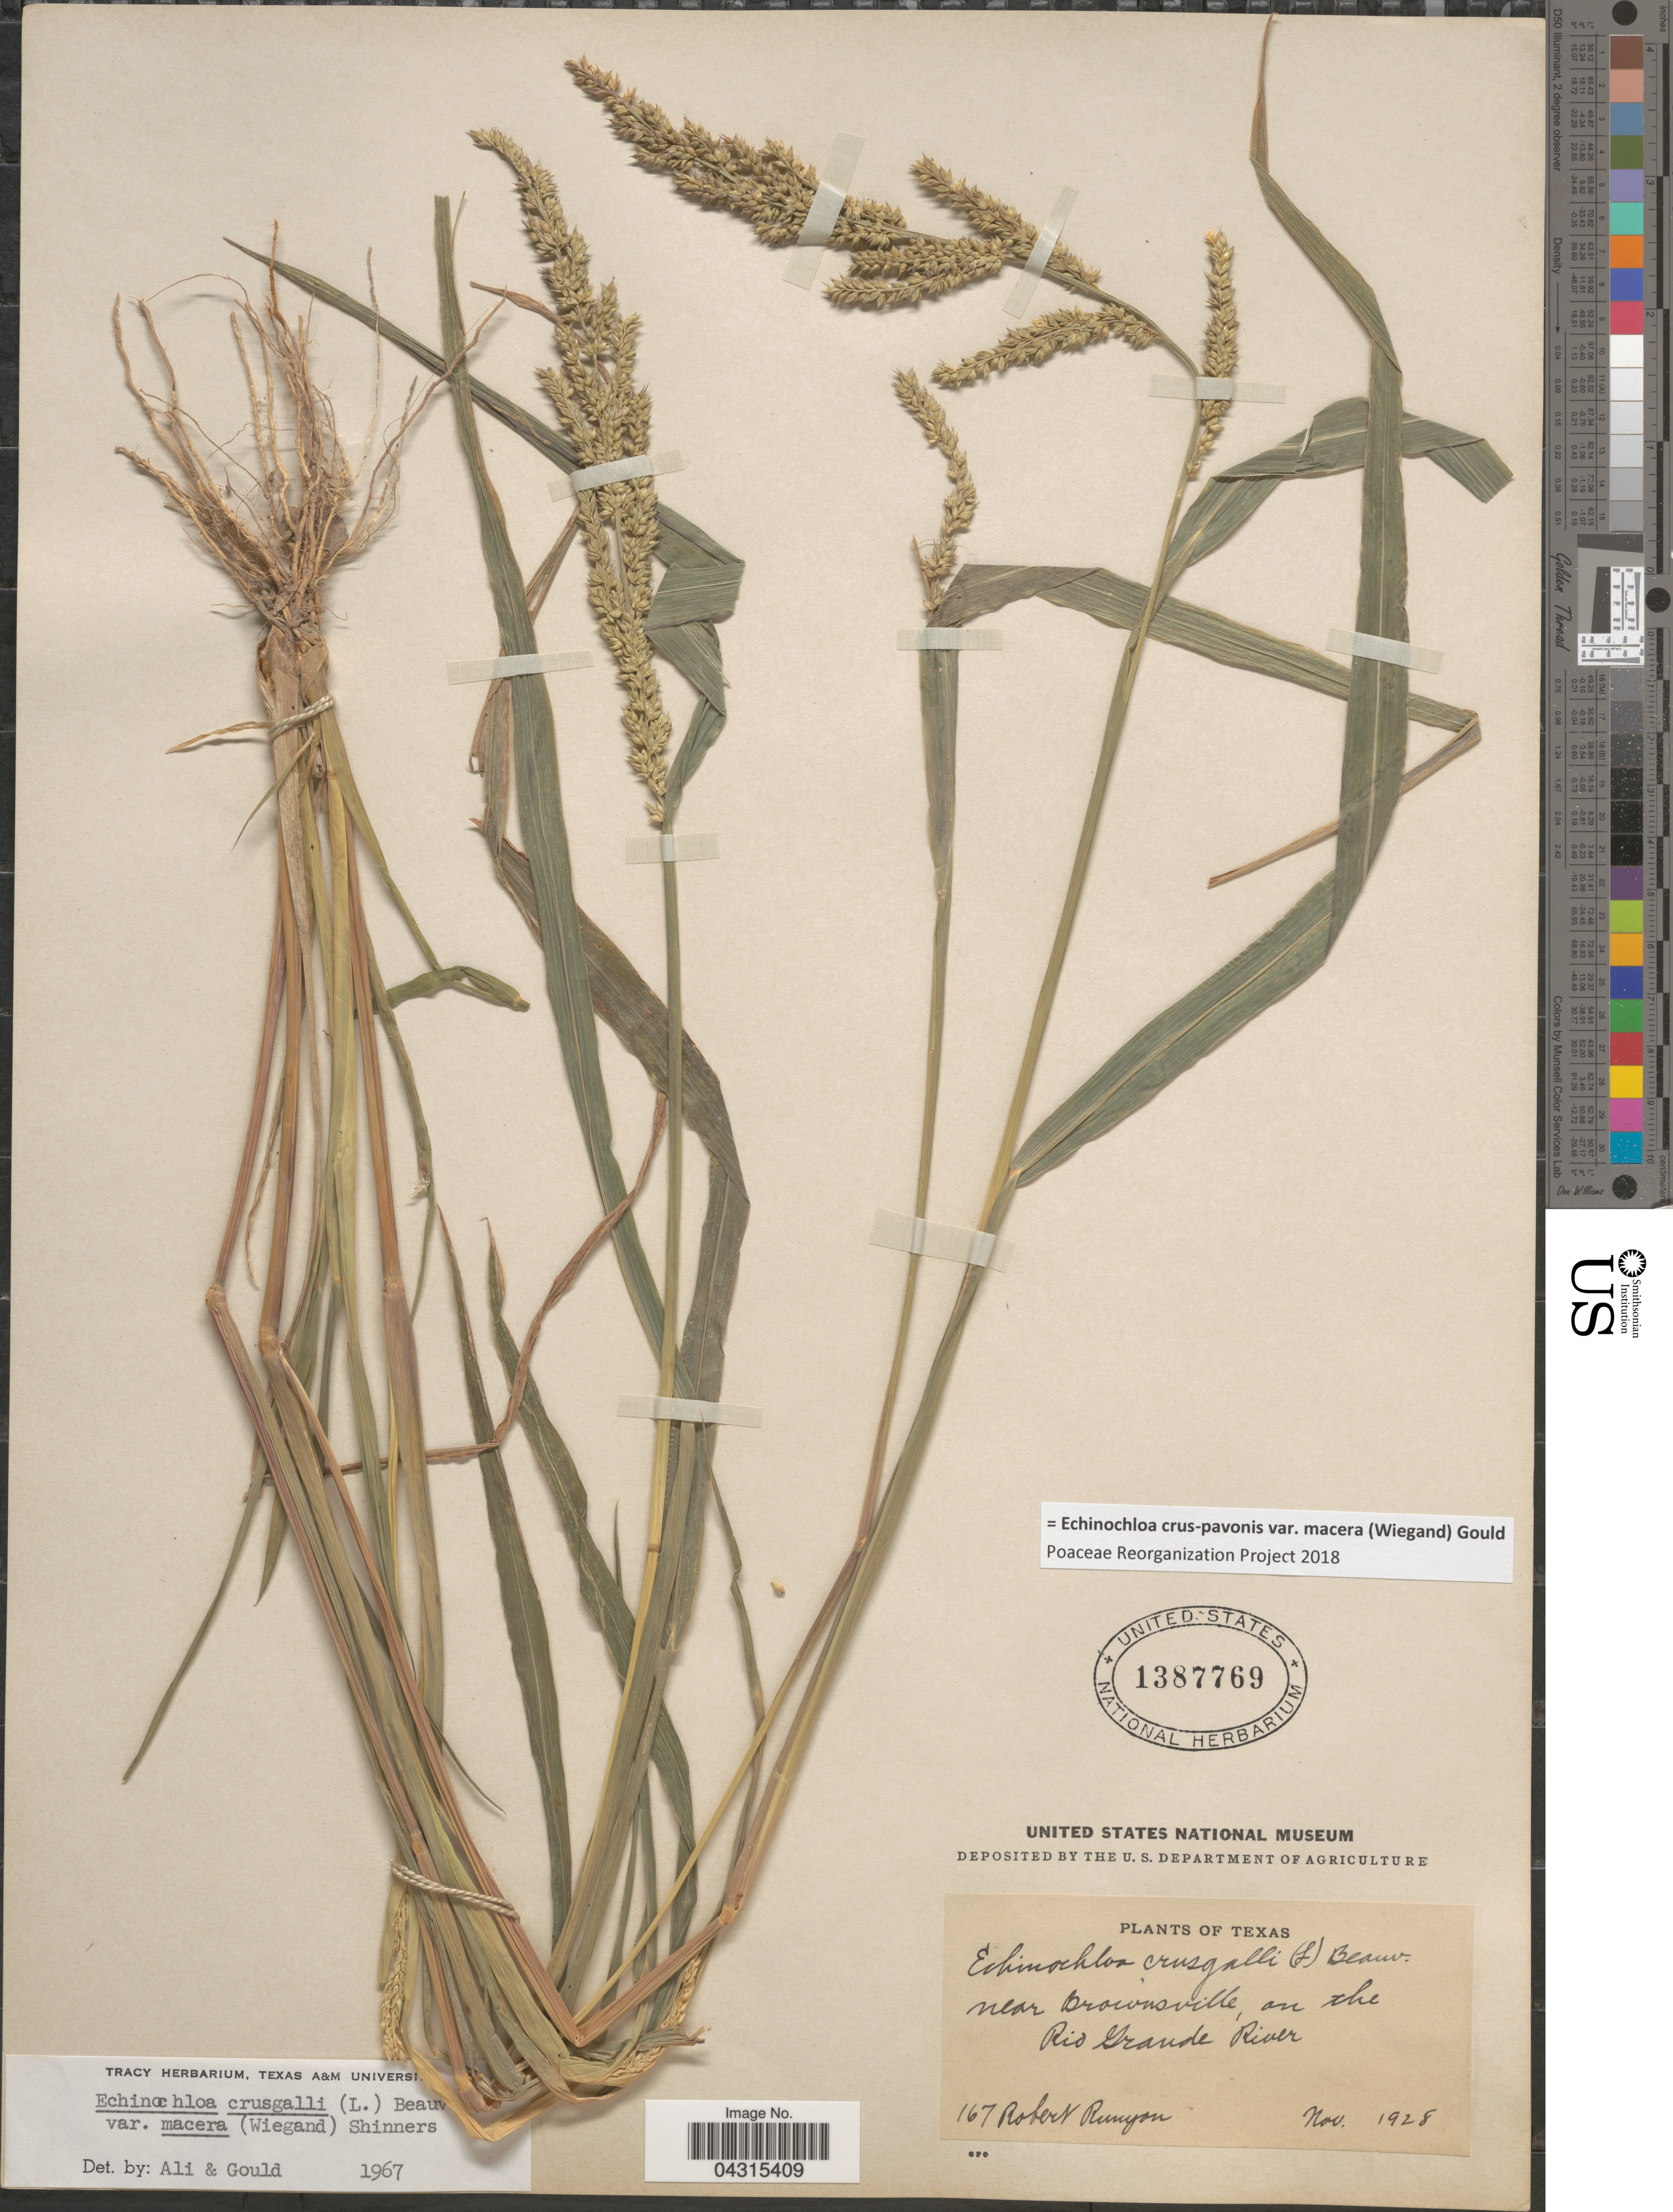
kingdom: Plantae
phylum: Tracheophyta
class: Liliopsida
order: Poales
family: Poaceae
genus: Echinochloa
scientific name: Echinochloa crus-pavonis var. macera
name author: (Wiegand) Gould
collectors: R. Runyon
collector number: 167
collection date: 1928-11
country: United States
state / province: Texas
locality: Near Brownsville, on the Rio Grande River.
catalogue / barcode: US 1387769